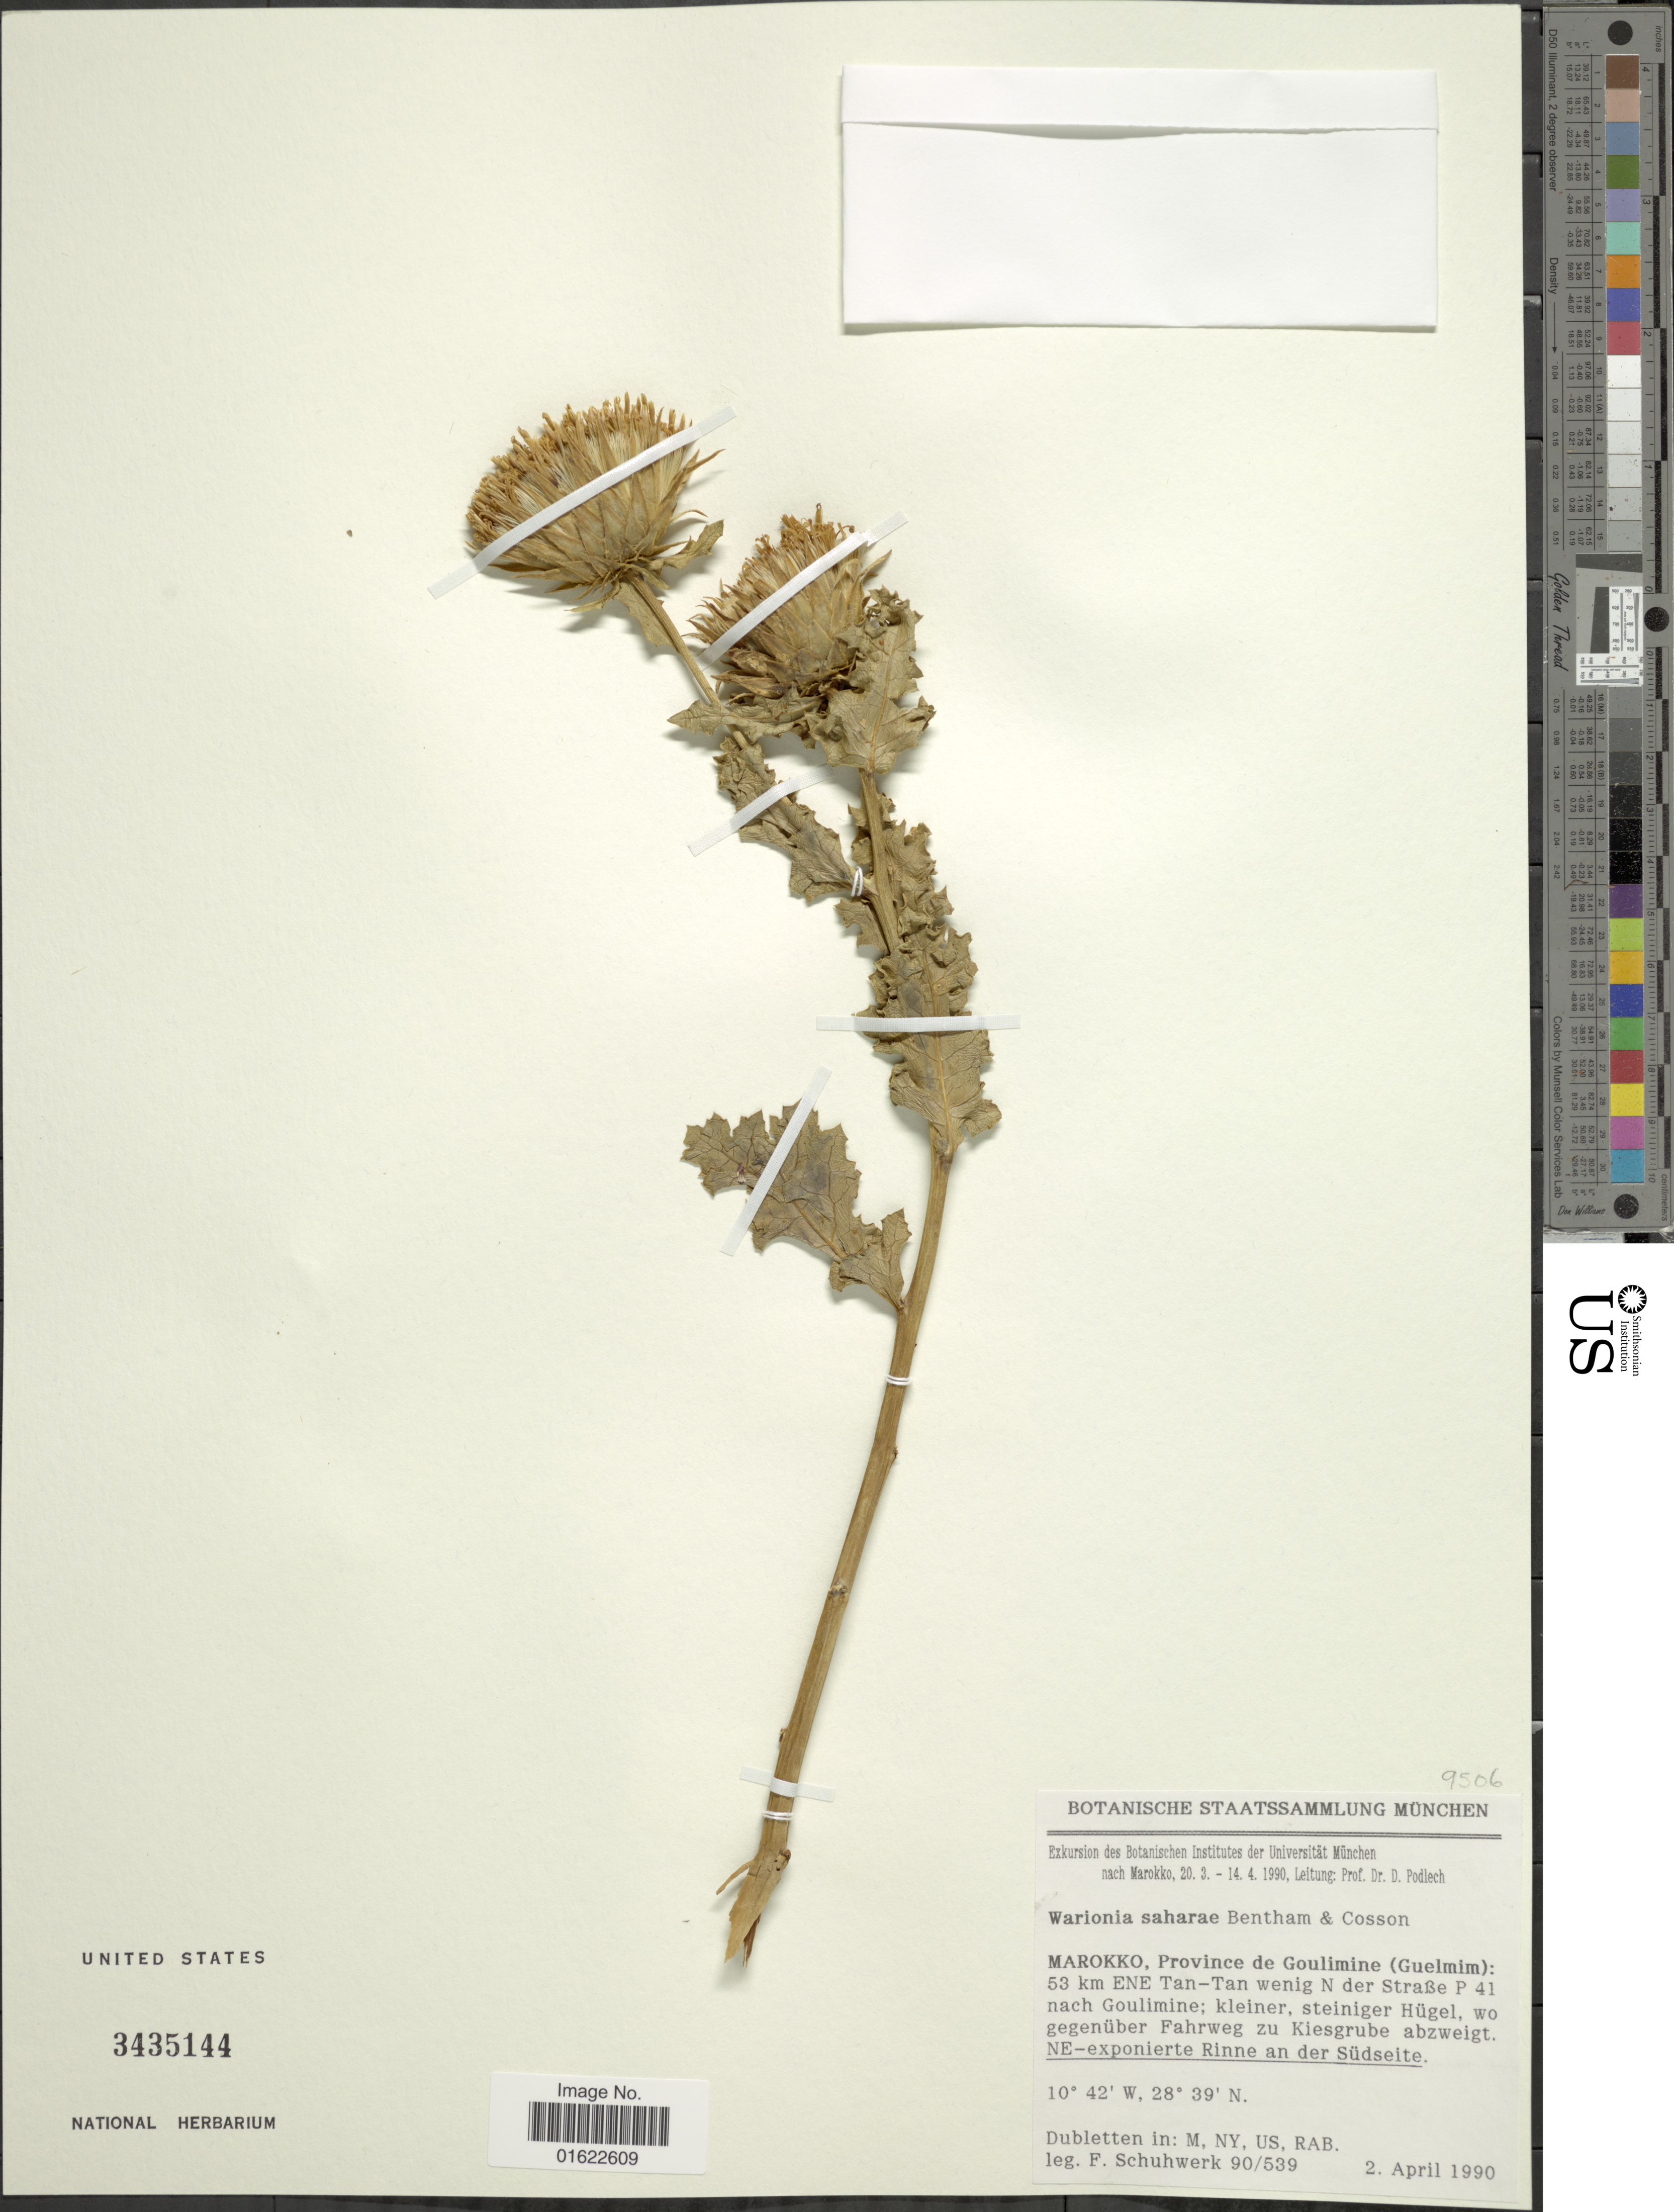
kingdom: Plantae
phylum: Tracheophyta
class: Magnoliopsida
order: Asterales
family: Asteraceae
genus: Warionia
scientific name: Warionia saharae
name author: Benthem ex Benth. & Coss.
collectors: Schuhwerk, F.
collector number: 90/539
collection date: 1990-04-02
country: Morocco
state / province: Guelmim-Es Smara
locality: Province de Goulimine (Guelmim): 53 km ENE Tan-Tan wenig N der Straße P 41 nach Goulimine; kleiner, steiniger Hügel, wogegenüber Fahrweg zu Kiesgrube abzweigt. NE-exponierte Rinne an der Sudseite.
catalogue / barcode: US 3435144